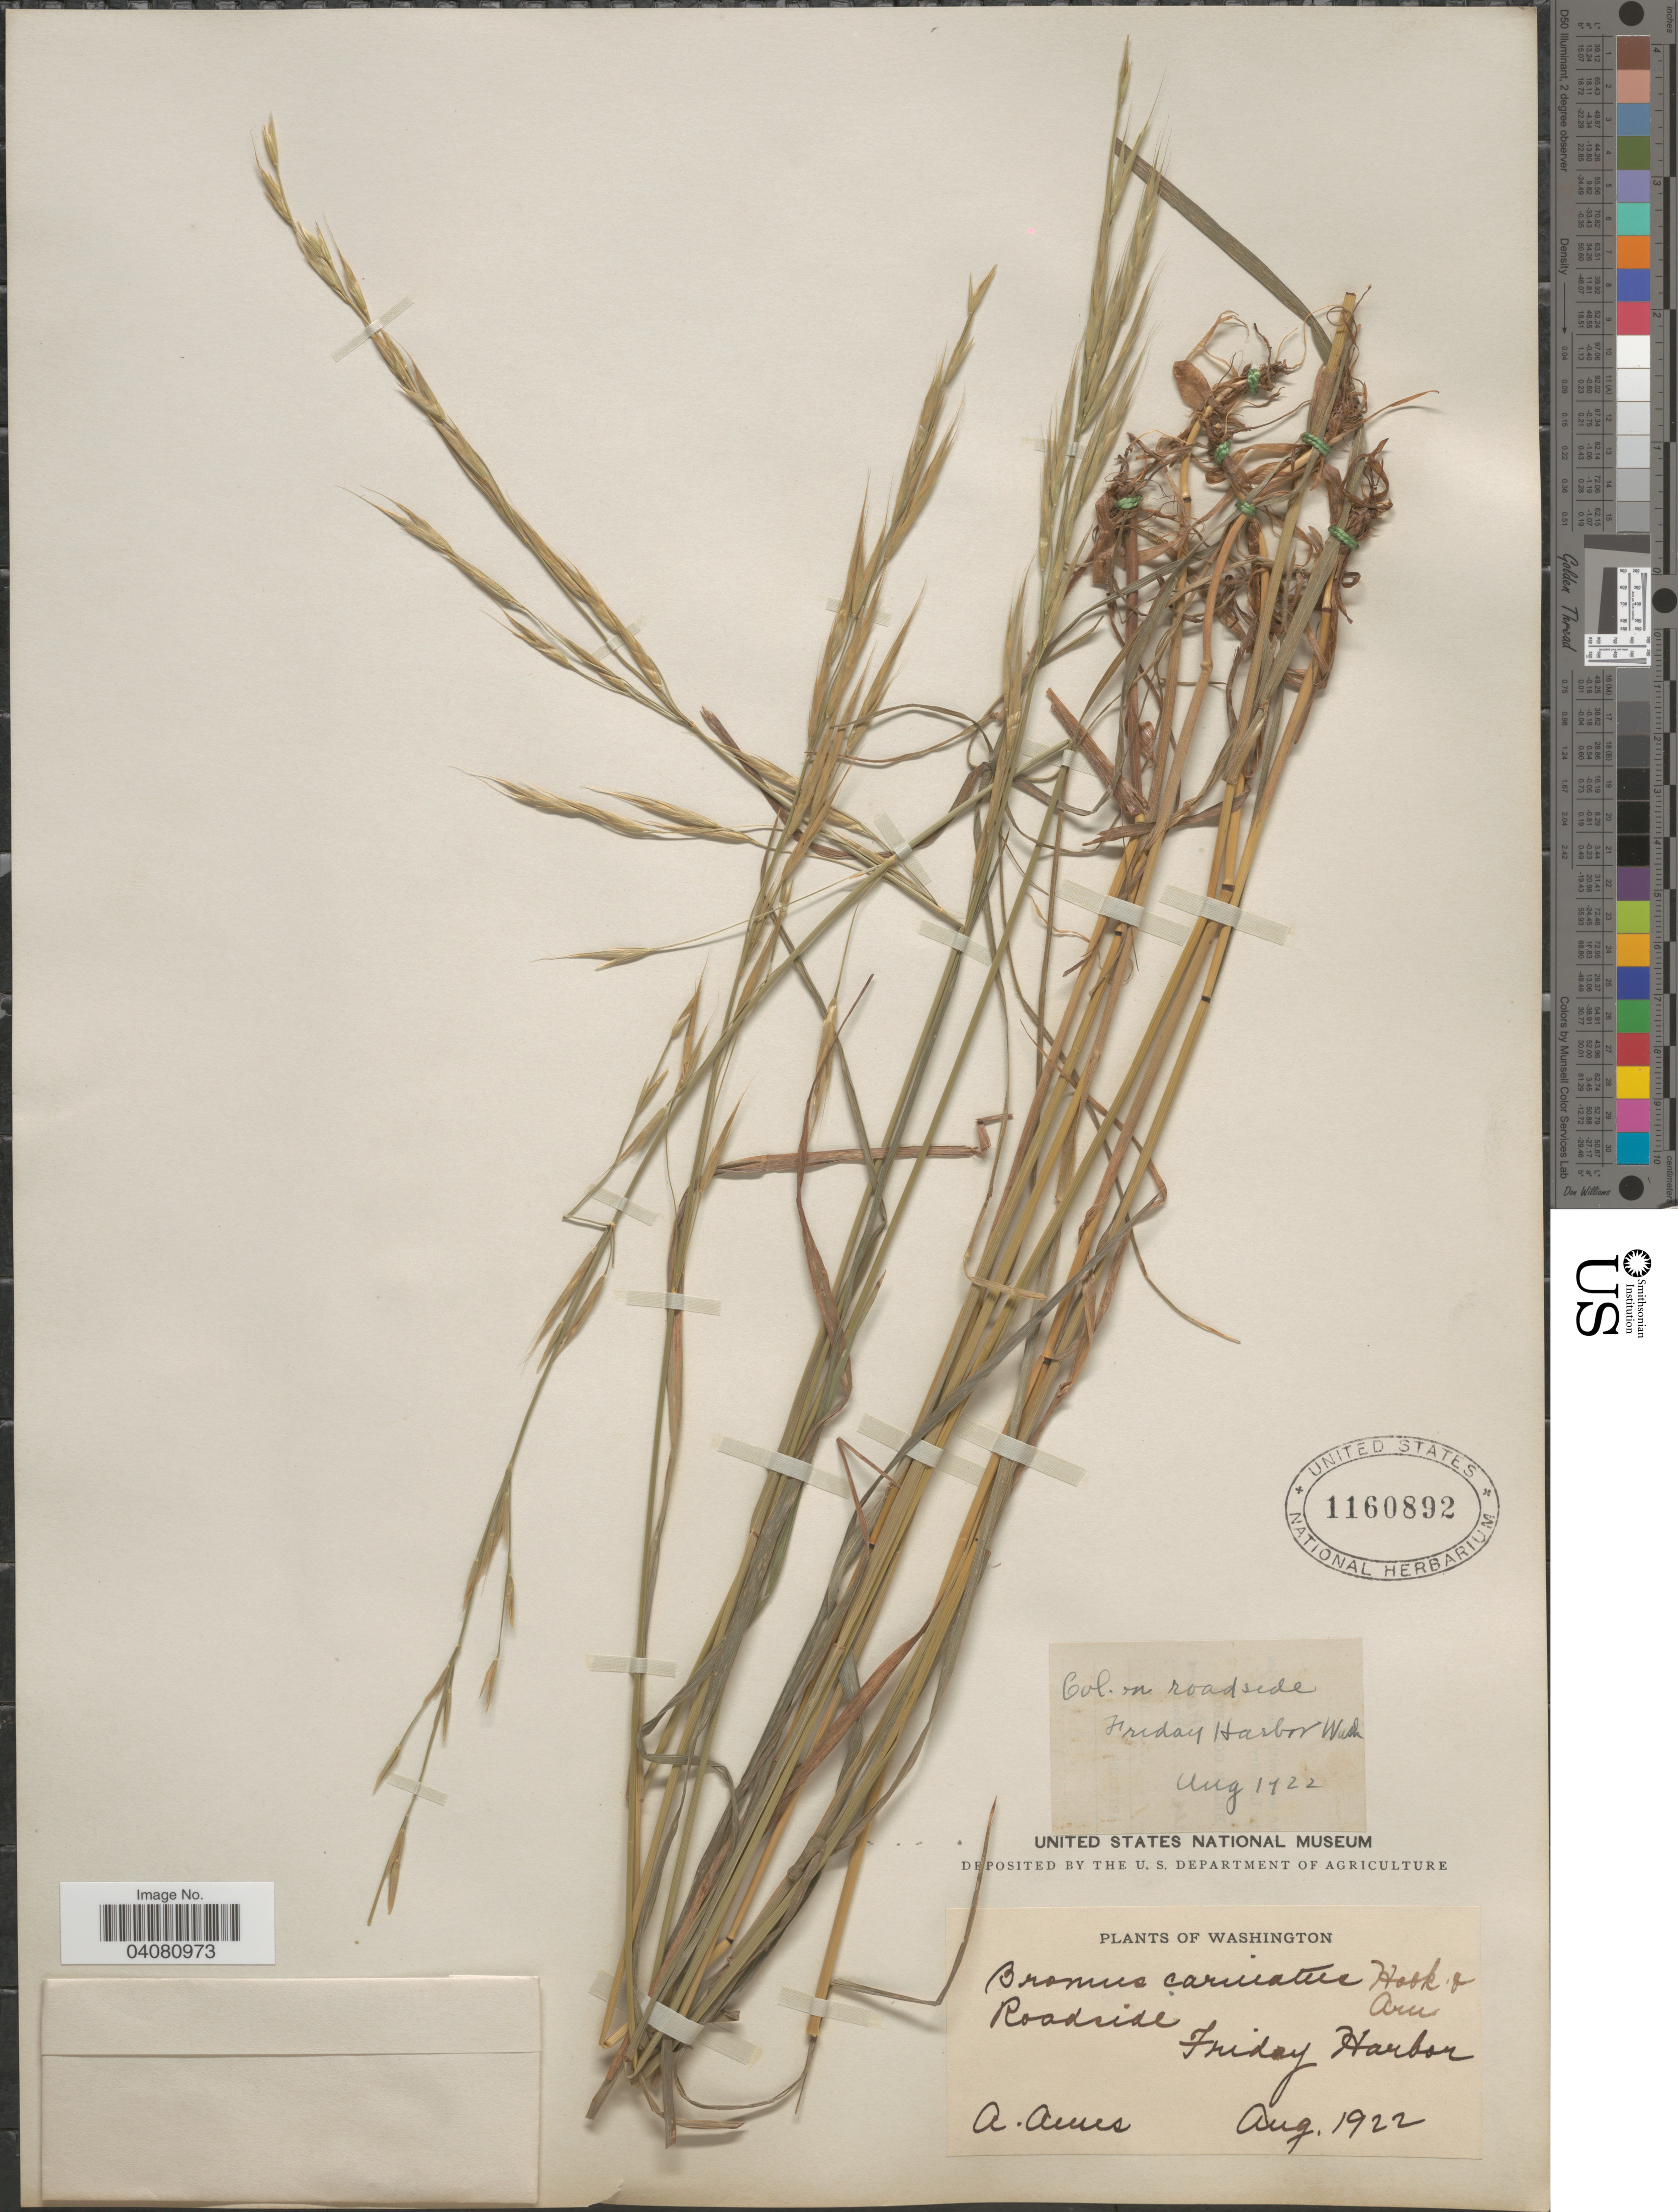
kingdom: Plantae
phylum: Tracheophyta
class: Liliopsida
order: Poales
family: Poaceae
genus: Bromus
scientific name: Bromus carinatus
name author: Hook. & Arn.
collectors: A. Ames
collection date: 1922-08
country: United States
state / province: Washington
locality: Roadside. Friday Harbor.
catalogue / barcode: US 1160892